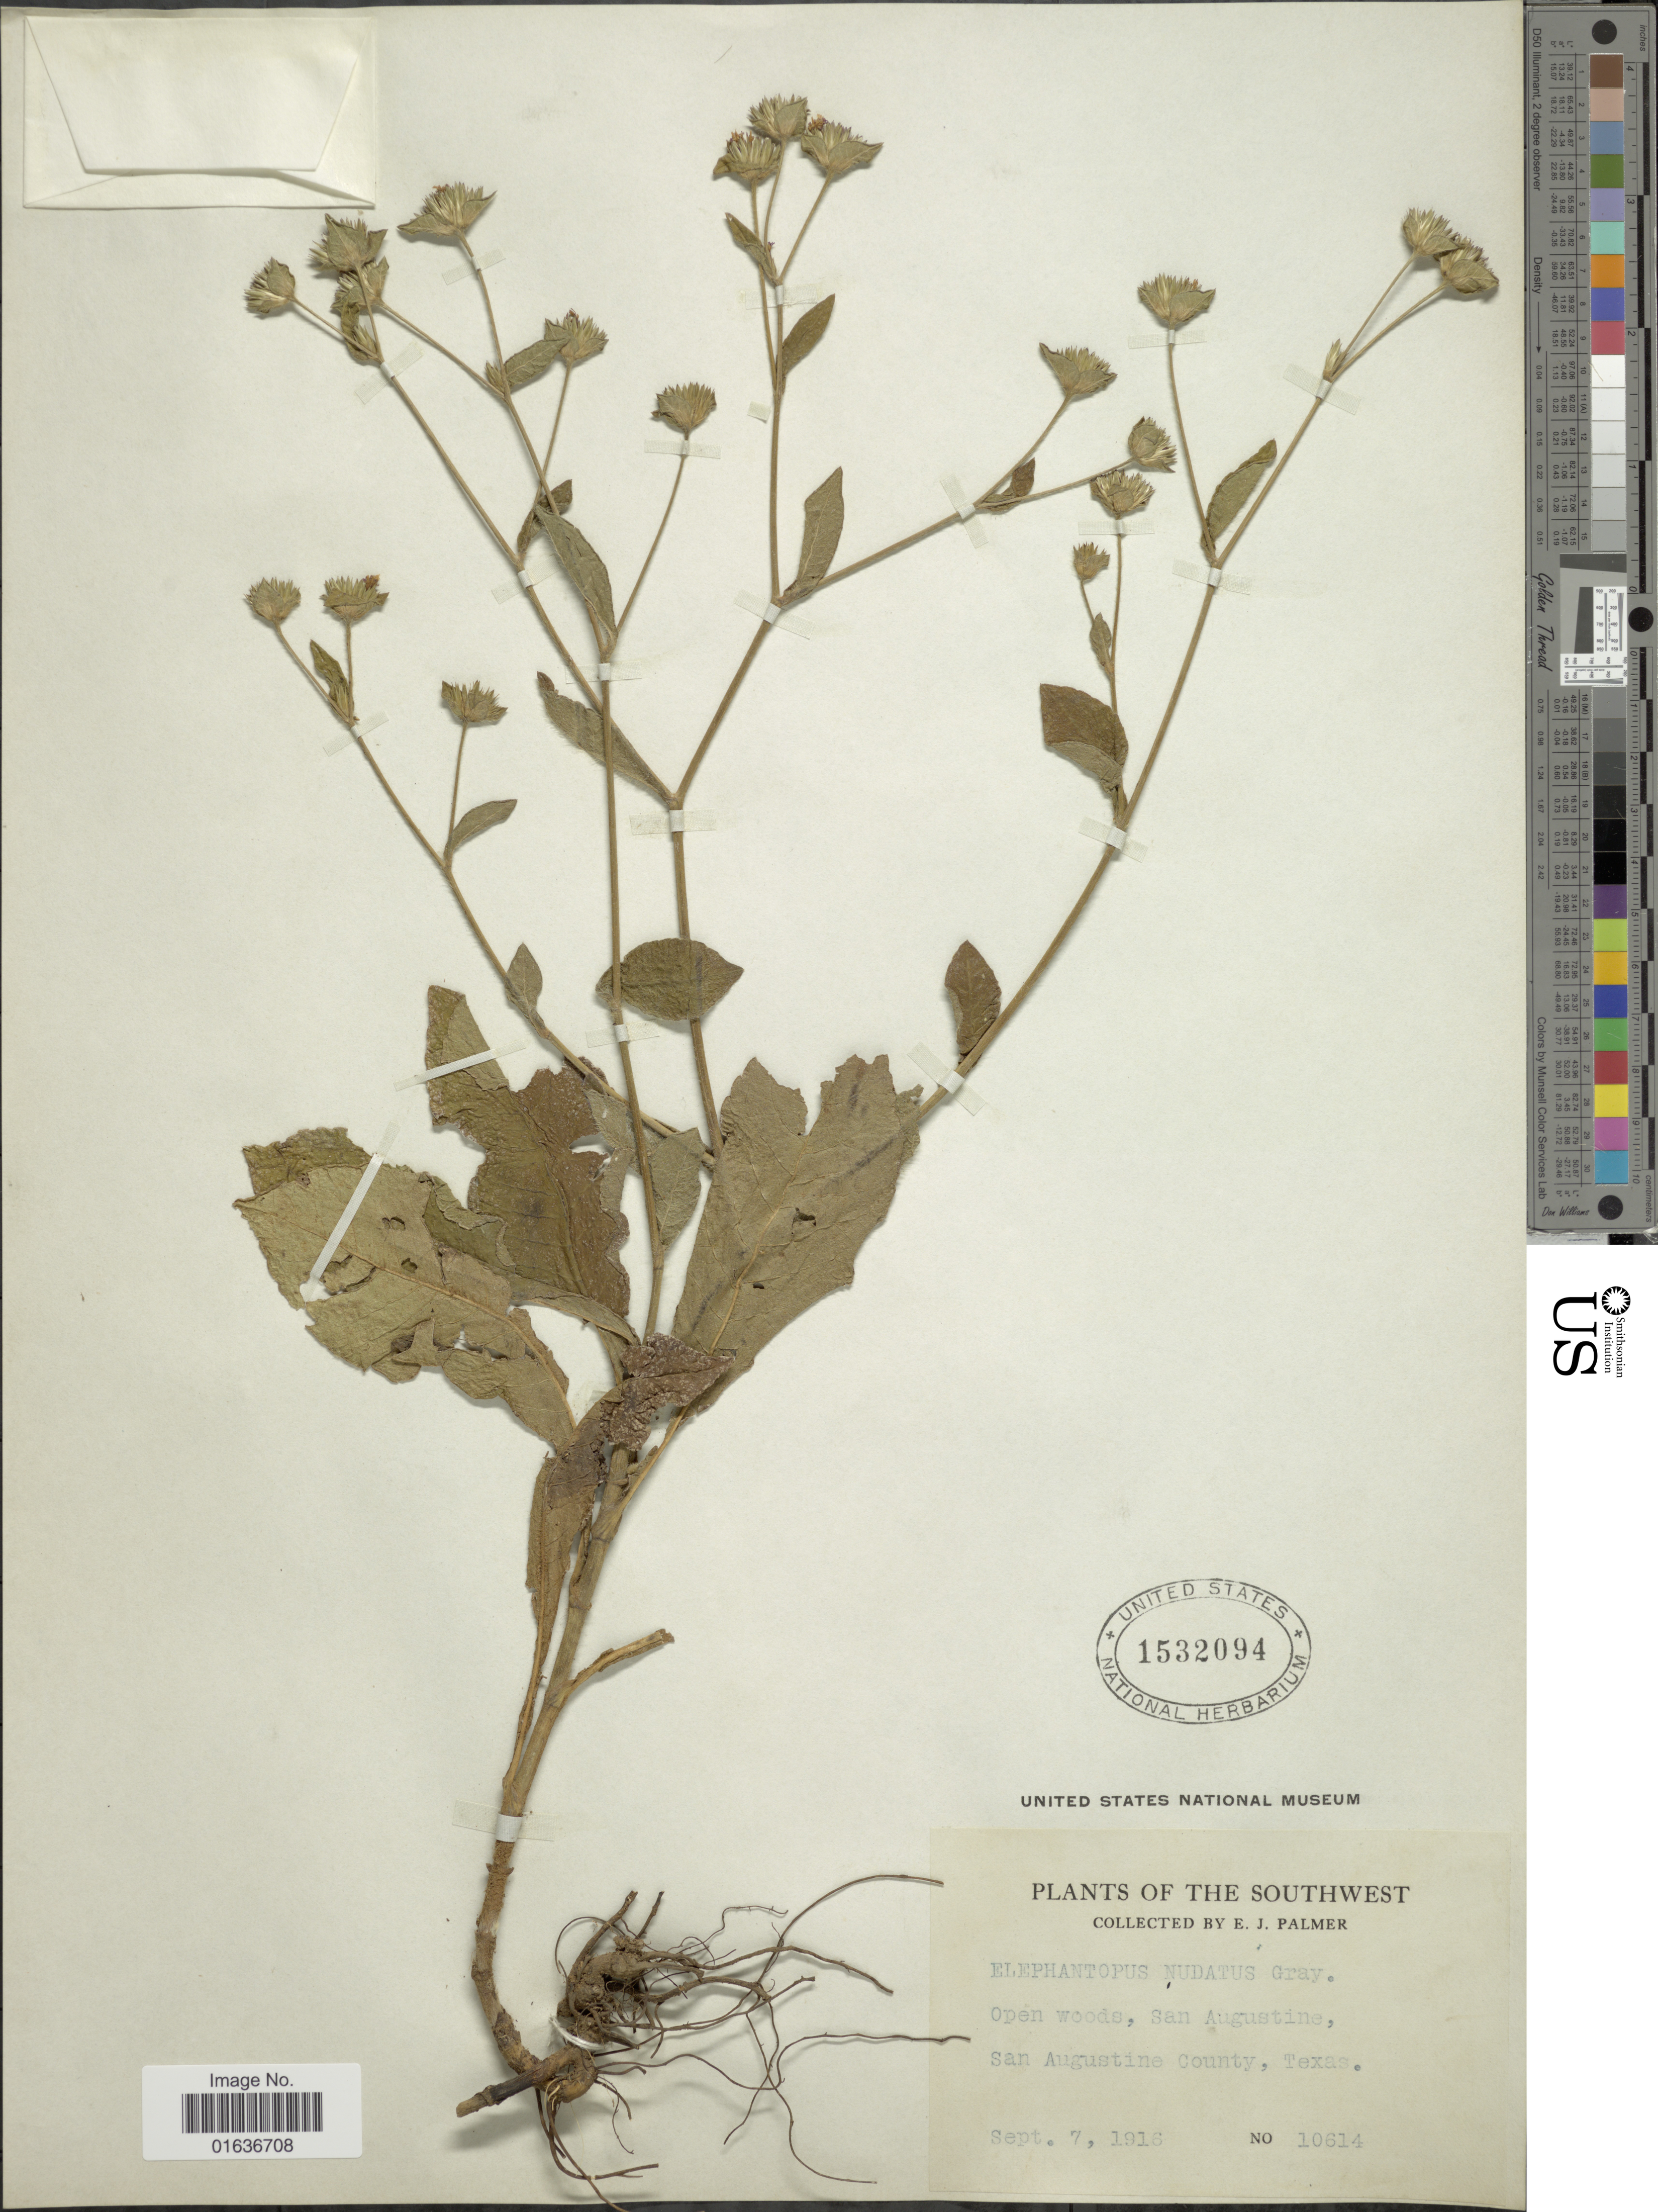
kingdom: Plantae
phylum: Tracheophyta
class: Magnoliopsida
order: Asterales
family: Asteraceae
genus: Elephantopus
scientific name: Elephantopus nudatus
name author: A. Gray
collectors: E. J. Palmer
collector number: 10614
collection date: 1916-09-07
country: United States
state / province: Texas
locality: The Southwest, Open woods, San Augustine, San Augustine County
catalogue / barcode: US 1532094